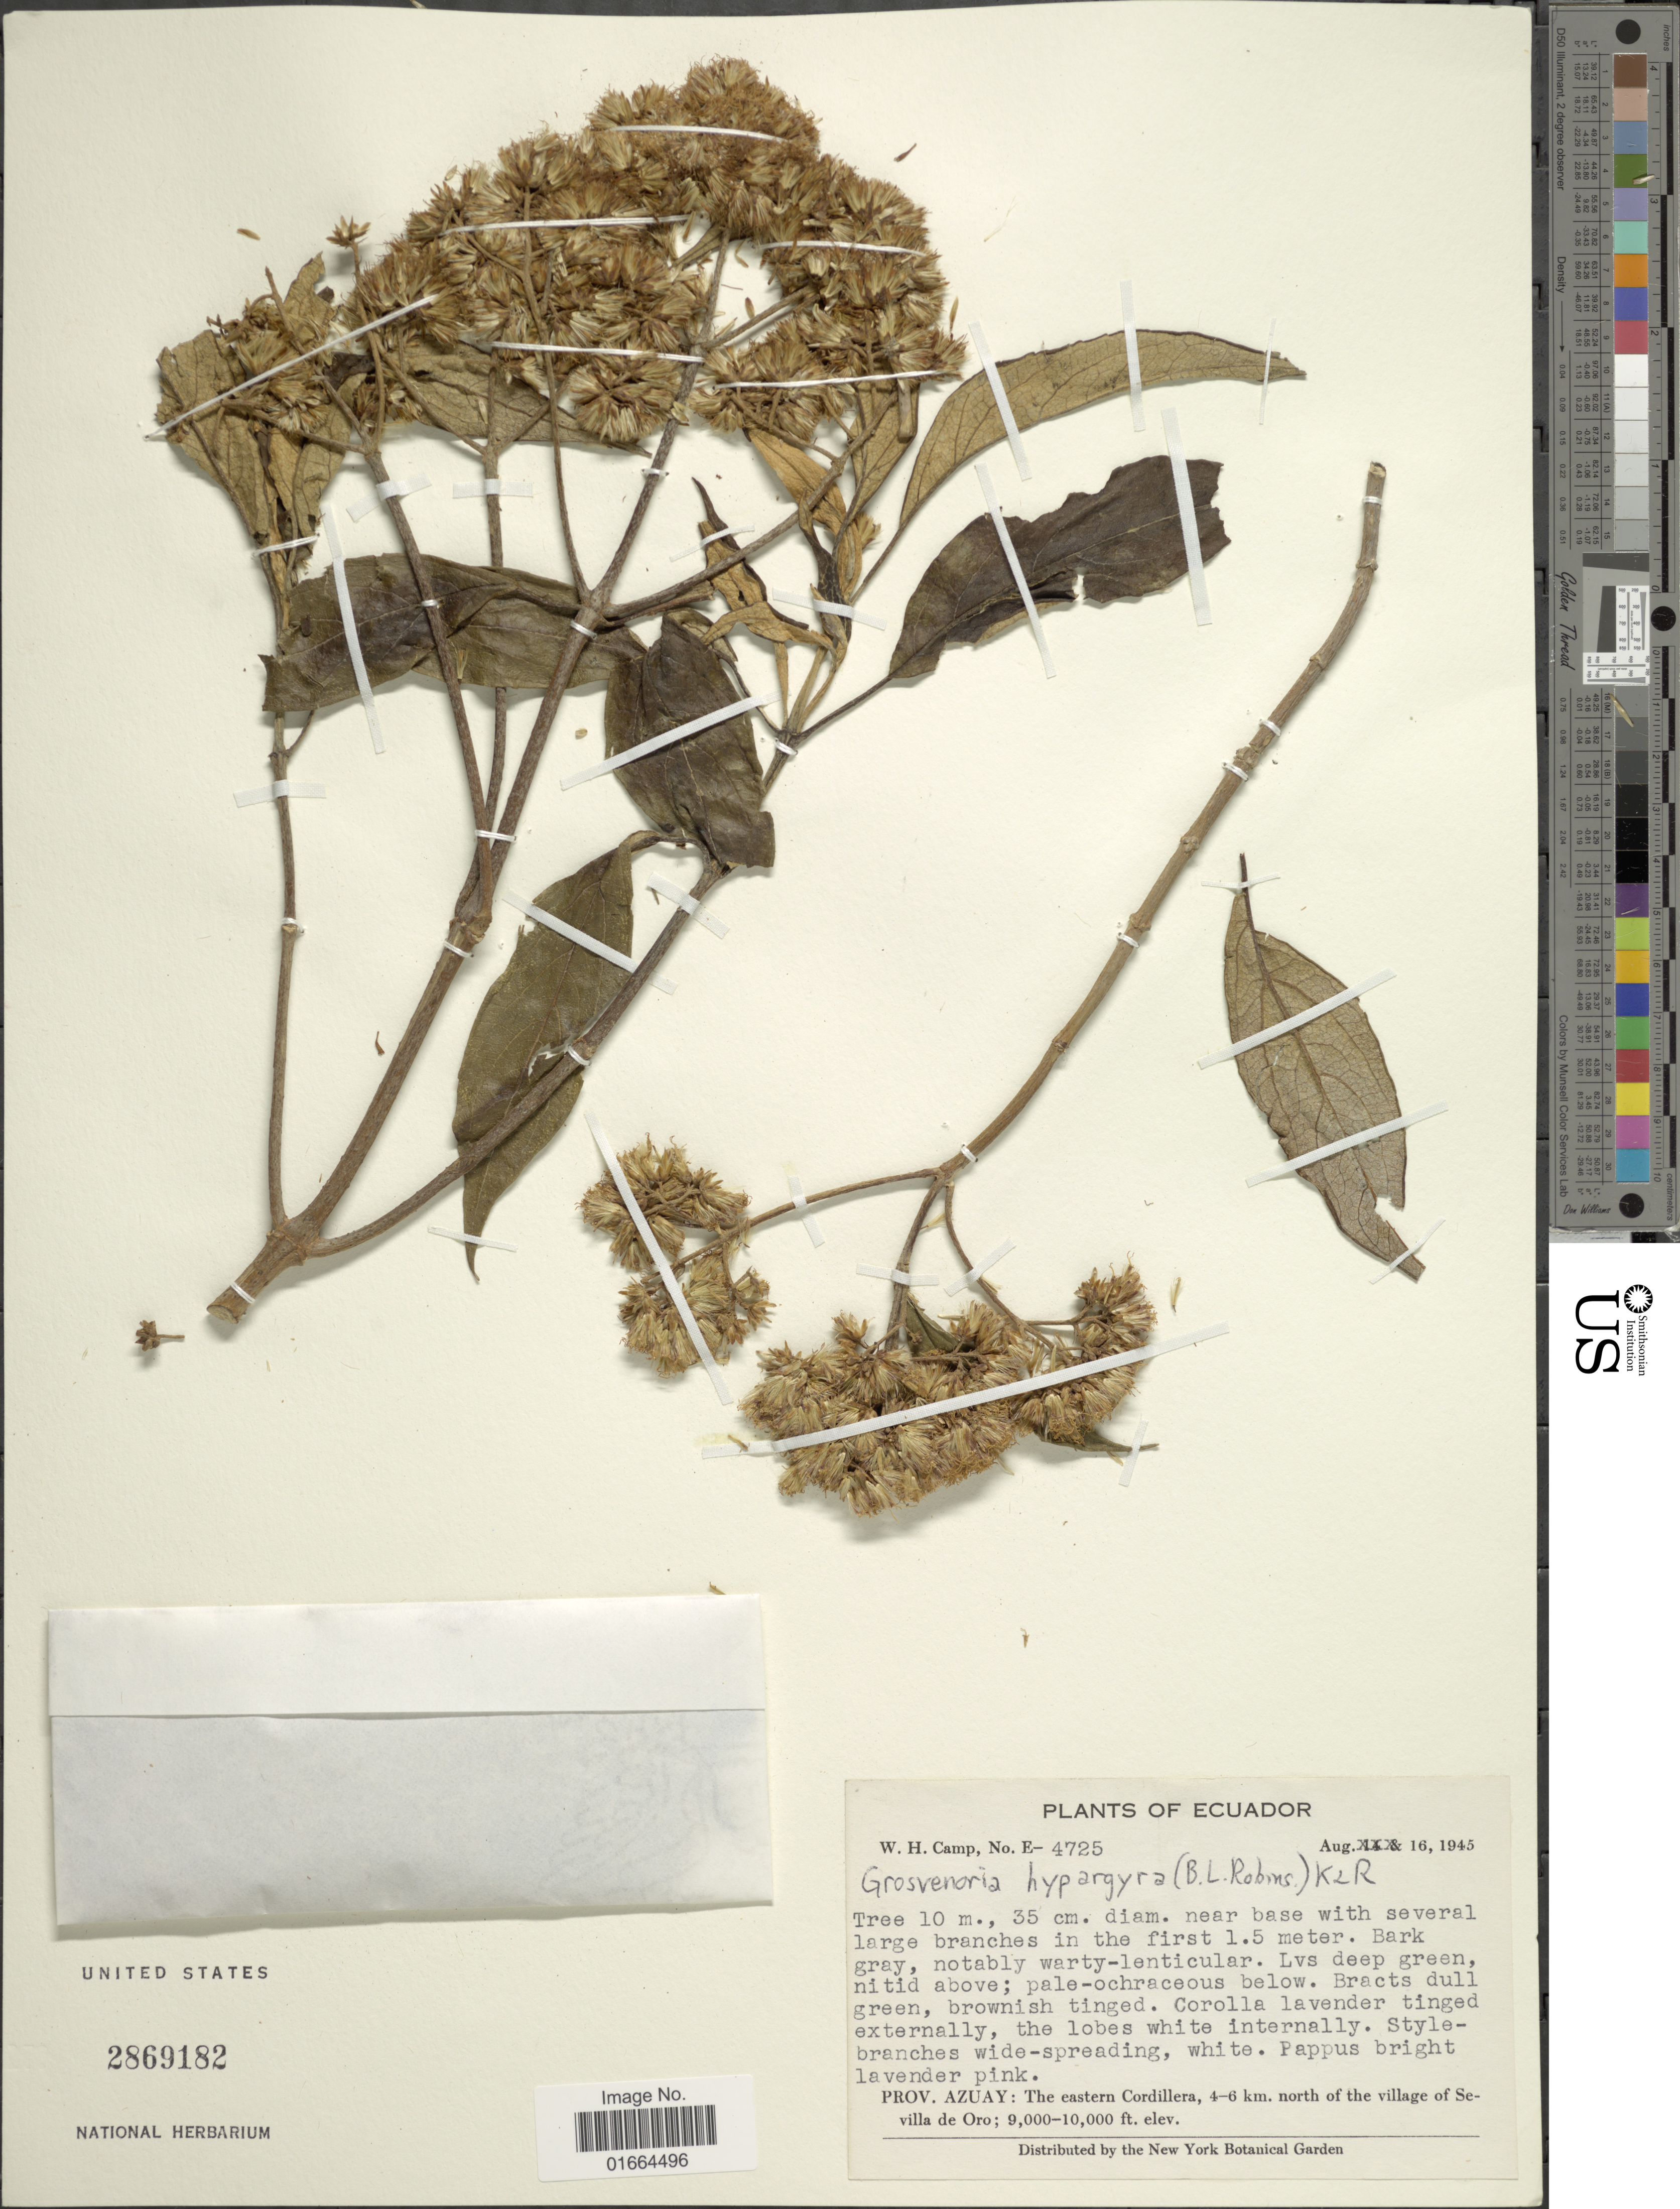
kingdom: Plantae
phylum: Tracheophyta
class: Magnoliopsida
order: Asterales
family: Asteraceae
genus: Grosvenoria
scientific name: Grosvenoria hypargyra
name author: (B.L. Rob.) R.M. King & H. Rob.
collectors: W. H. Camp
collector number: E-4725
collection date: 1945-08-16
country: Ecuador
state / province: Azuay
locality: Prov.: Azuay: The eastern Cordillera, 4-6 km. north of the village of Sevilla de Oro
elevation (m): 2743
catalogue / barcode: US 2869182